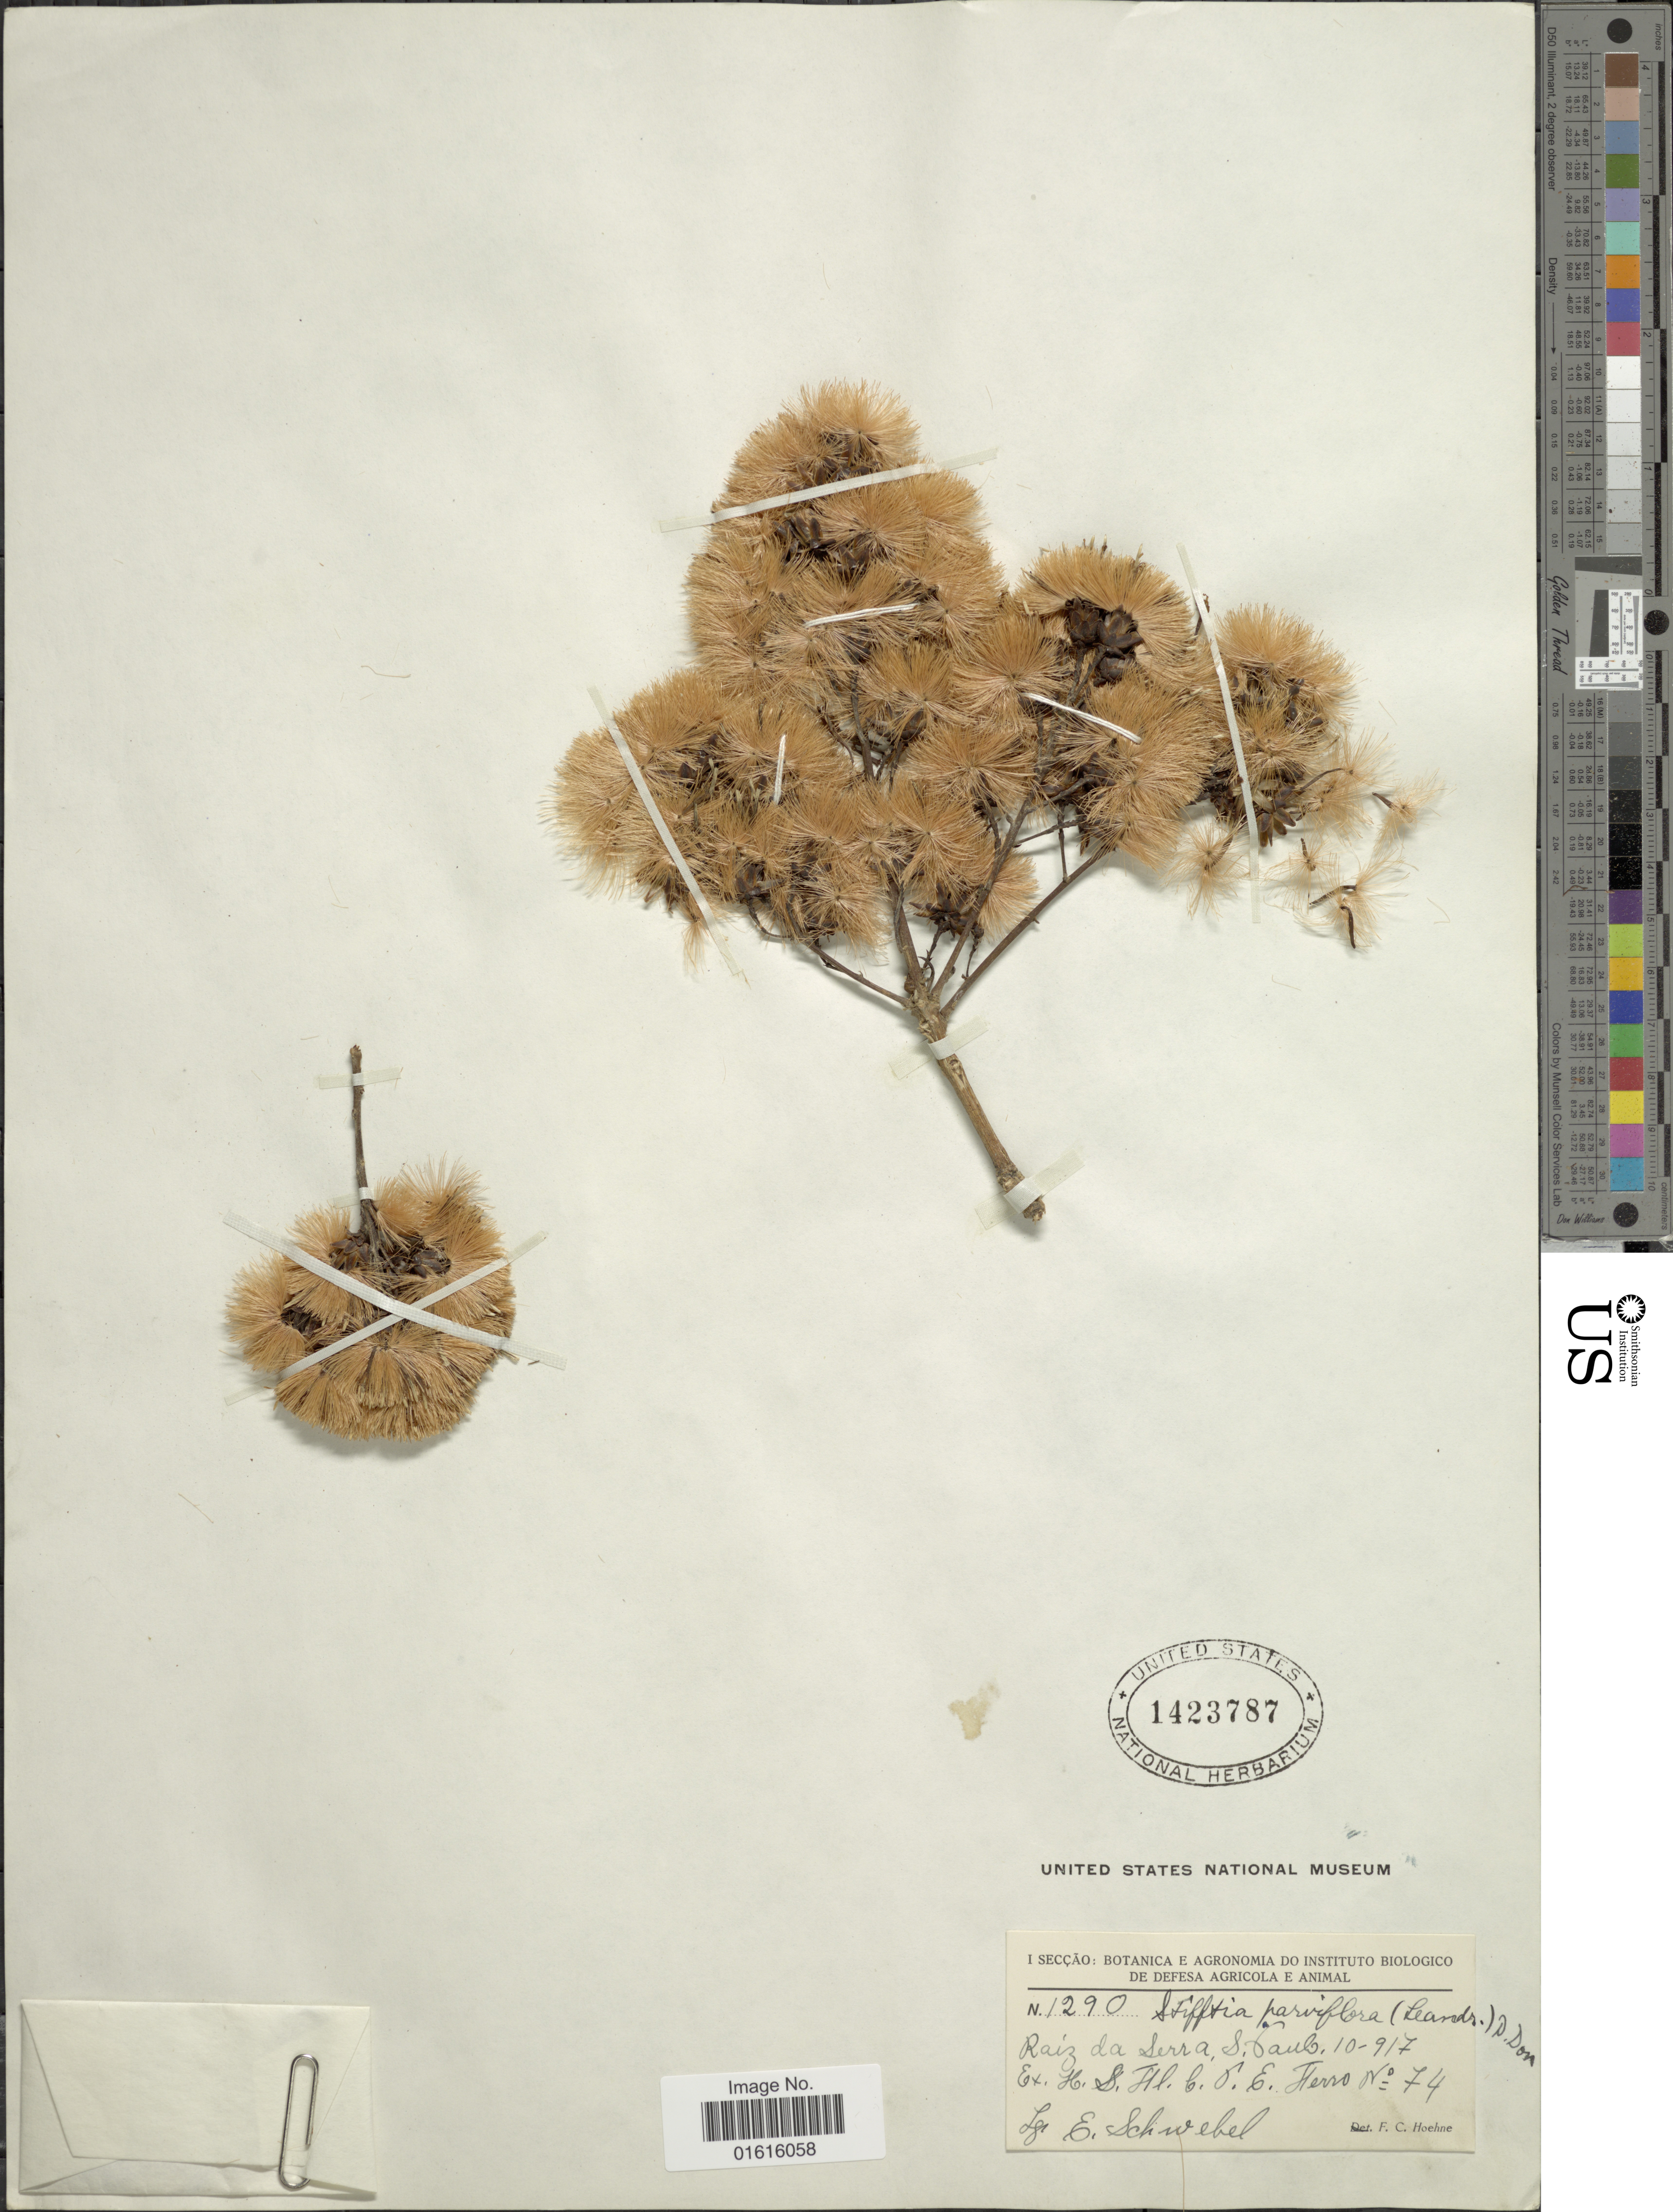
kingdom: Plantae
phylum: Tracheophyta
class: Magnoliopsida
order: Asterales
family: Asteraceae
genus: Stifftia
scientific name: Stifftia parviflora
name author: D. Don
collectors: E. Schwebel & F. C. Hoehne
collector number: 1290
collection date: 1917-10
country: Brazil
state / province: Paraíba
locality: Raiz da Serra S. Paub. [interpreted]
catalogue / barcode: US 1423787